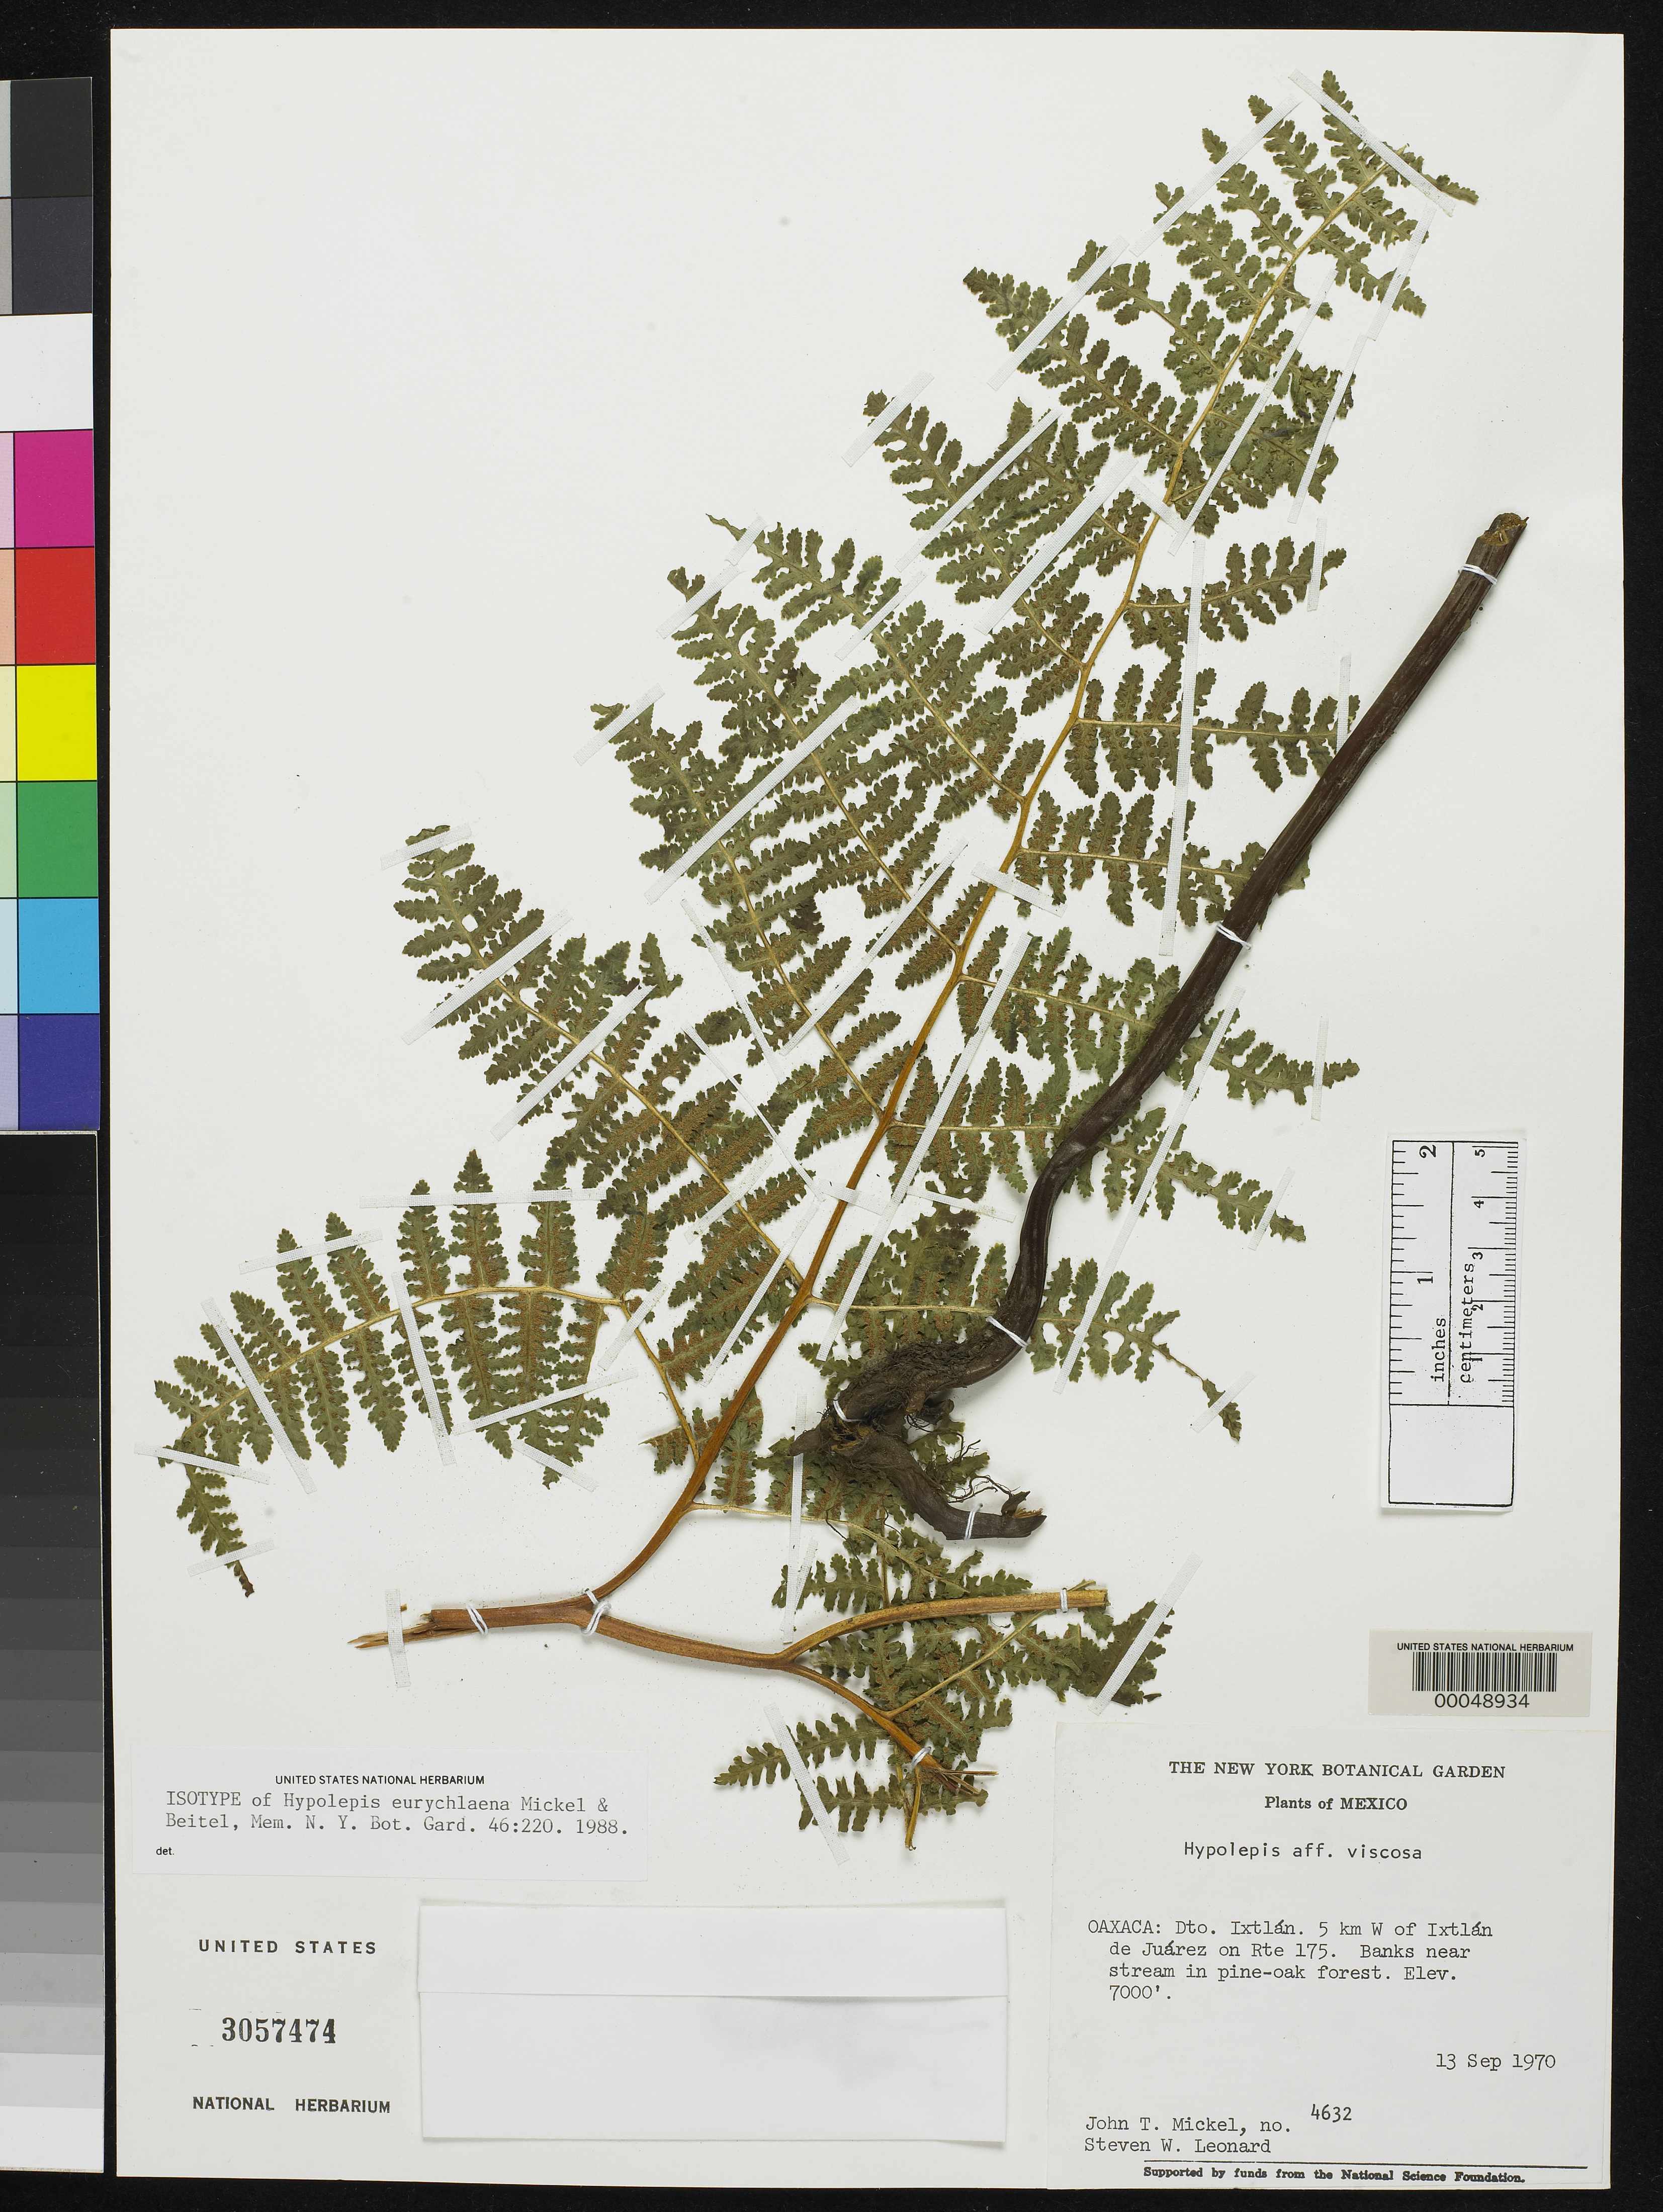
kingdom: Plantae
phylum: Tracheophyta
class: Polypodiopsida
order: Polypodiales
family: Dennstaedtiaceae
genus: Hypolepis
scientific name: Hypolepis eurychlaena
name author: Mickel & Beitel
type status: Isotype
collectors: J. T. Mickel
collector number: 4632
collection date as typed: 13 Sep 1970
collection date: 1970-09-13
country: Mexico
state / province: Oaxaca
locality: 5 km W of Ixtlan de Juarez.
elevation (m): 2134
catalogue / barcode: US 3057474